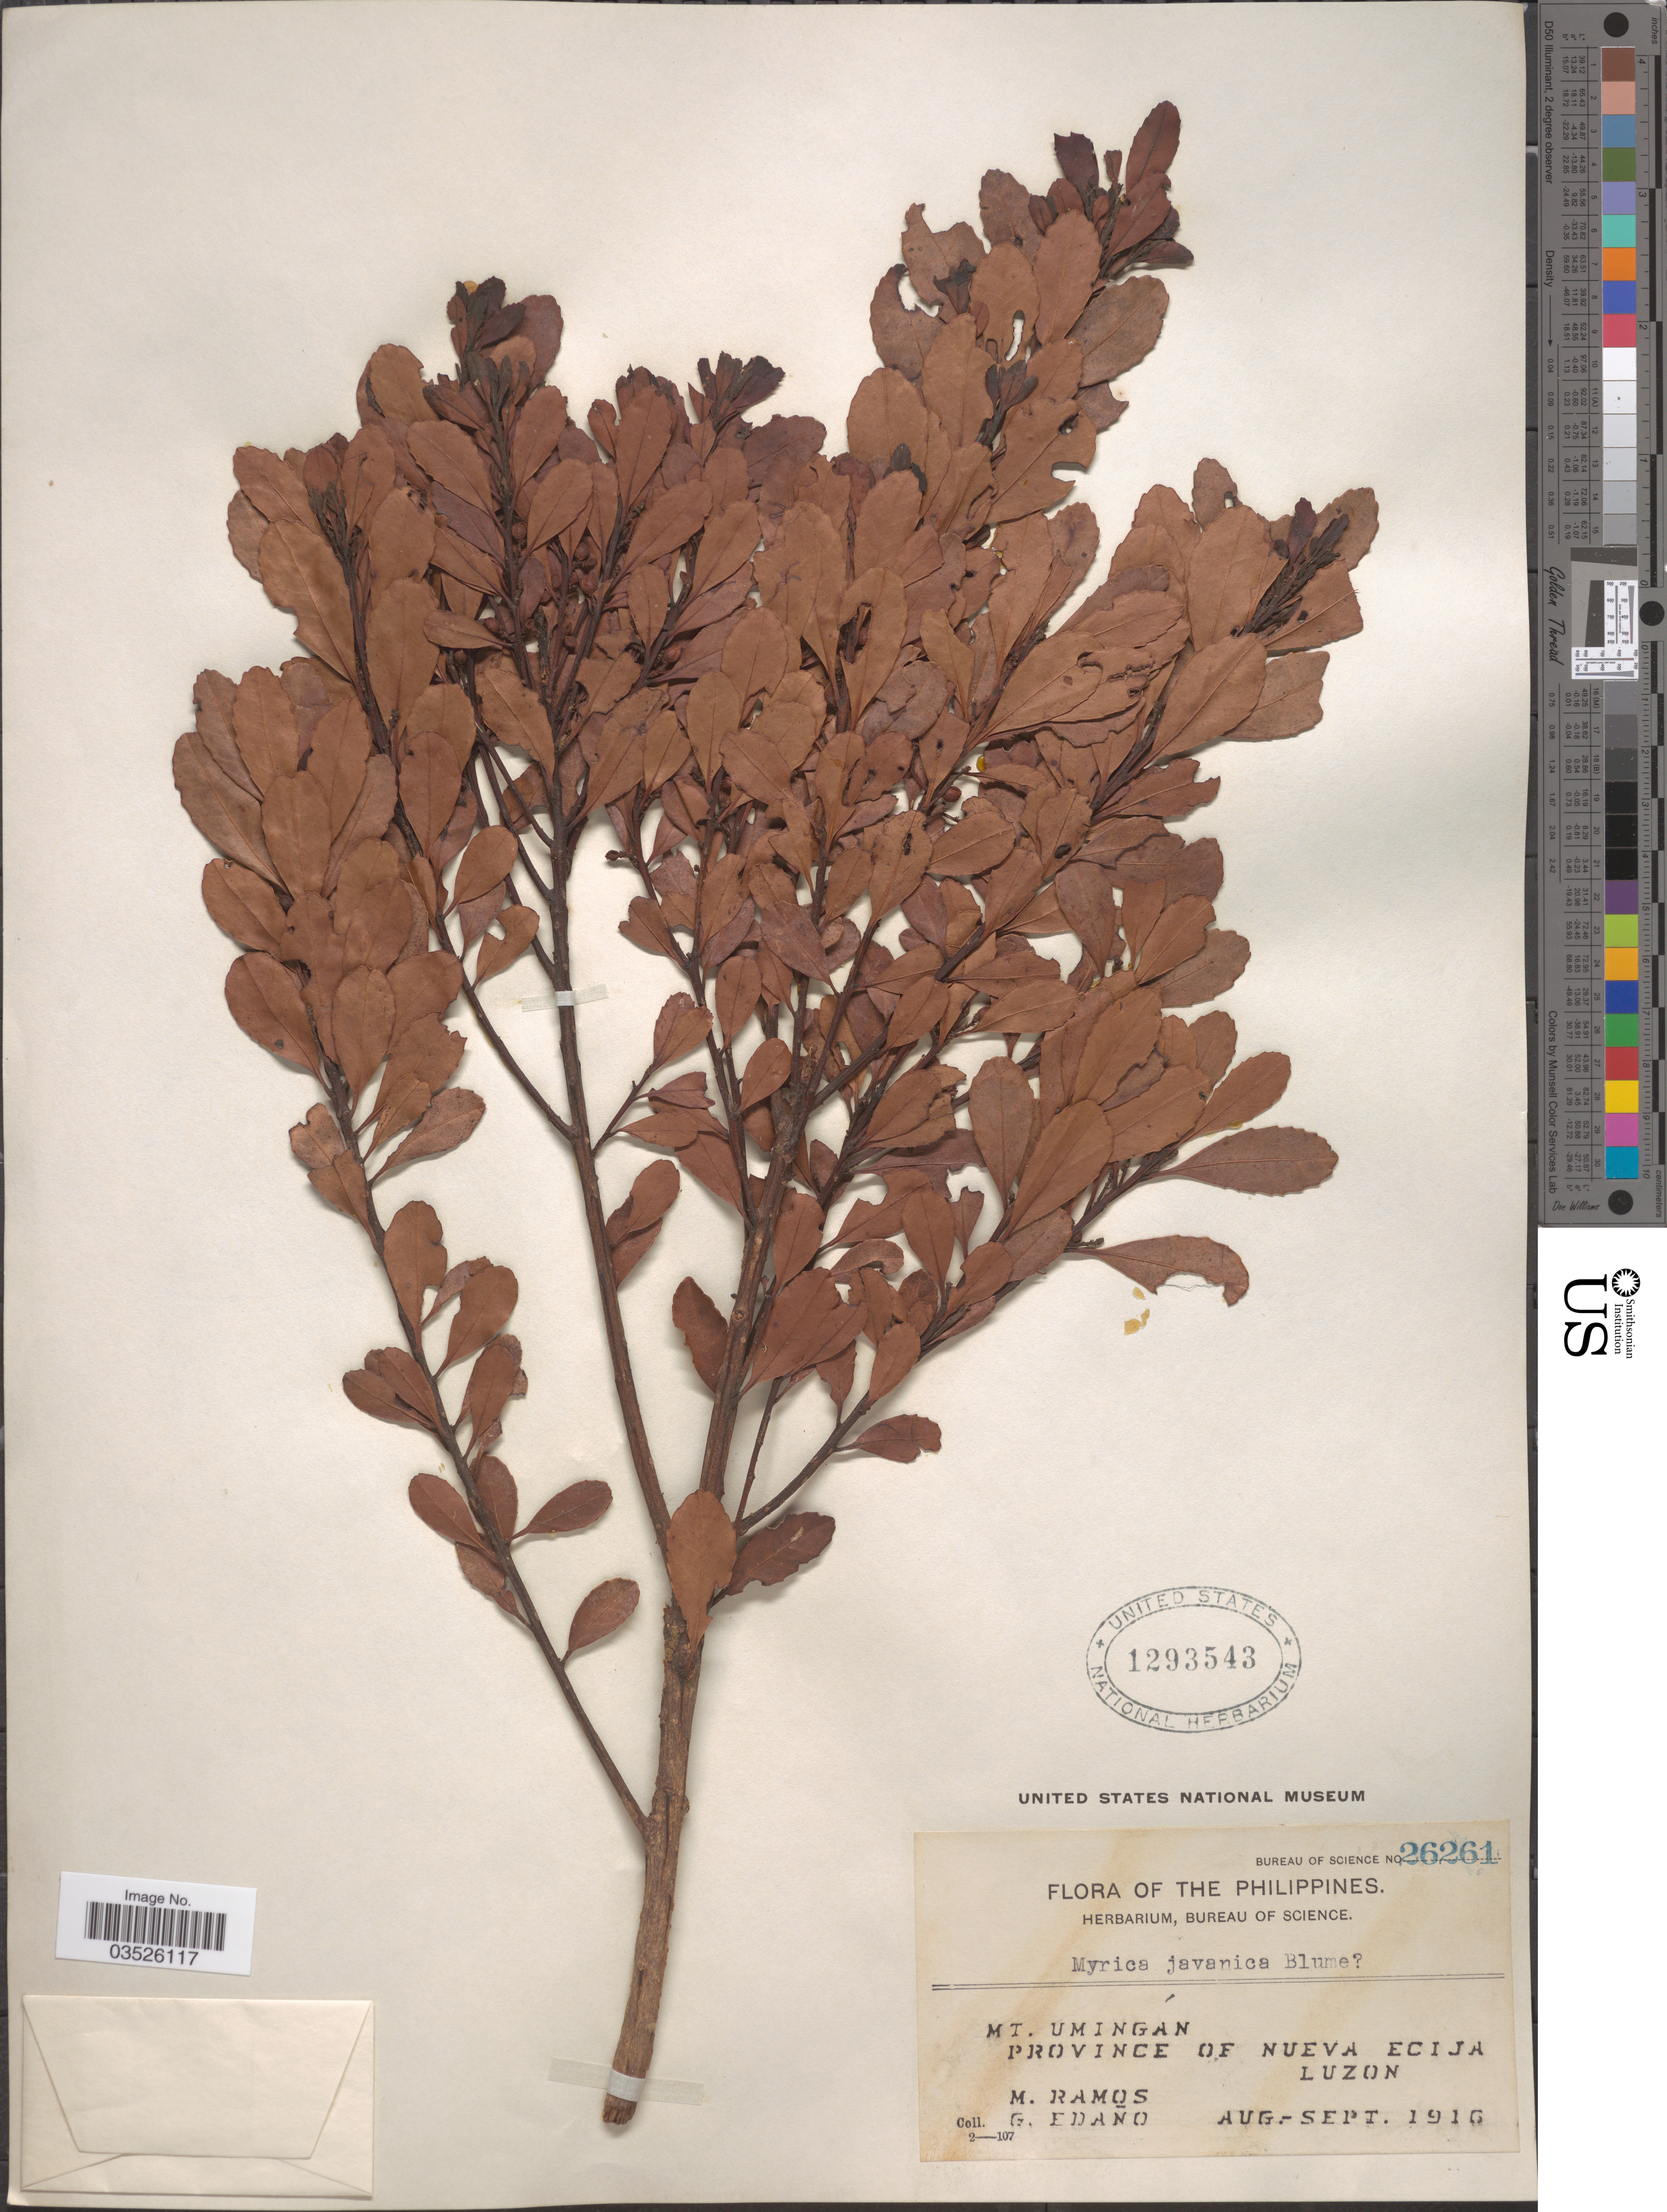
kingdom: Plantae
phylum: Tracheophyta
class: Magnoliopsida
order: Fagales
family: Myricaceae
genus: Morella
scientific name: Morella vidaliana (Rolfe) comb. ined.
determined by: Strong, Mark T., (BOT), Smithsonian Institution - National Museum of Natural History (UNITED STATES)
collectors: M. Ramos & G. Edaño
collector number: Bureau of Science 26261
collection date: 1916-08/1916-09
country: Philippines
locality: Mt. Umingan, Province of Nueva Ecija, Luzon.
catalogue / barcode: US 1293543